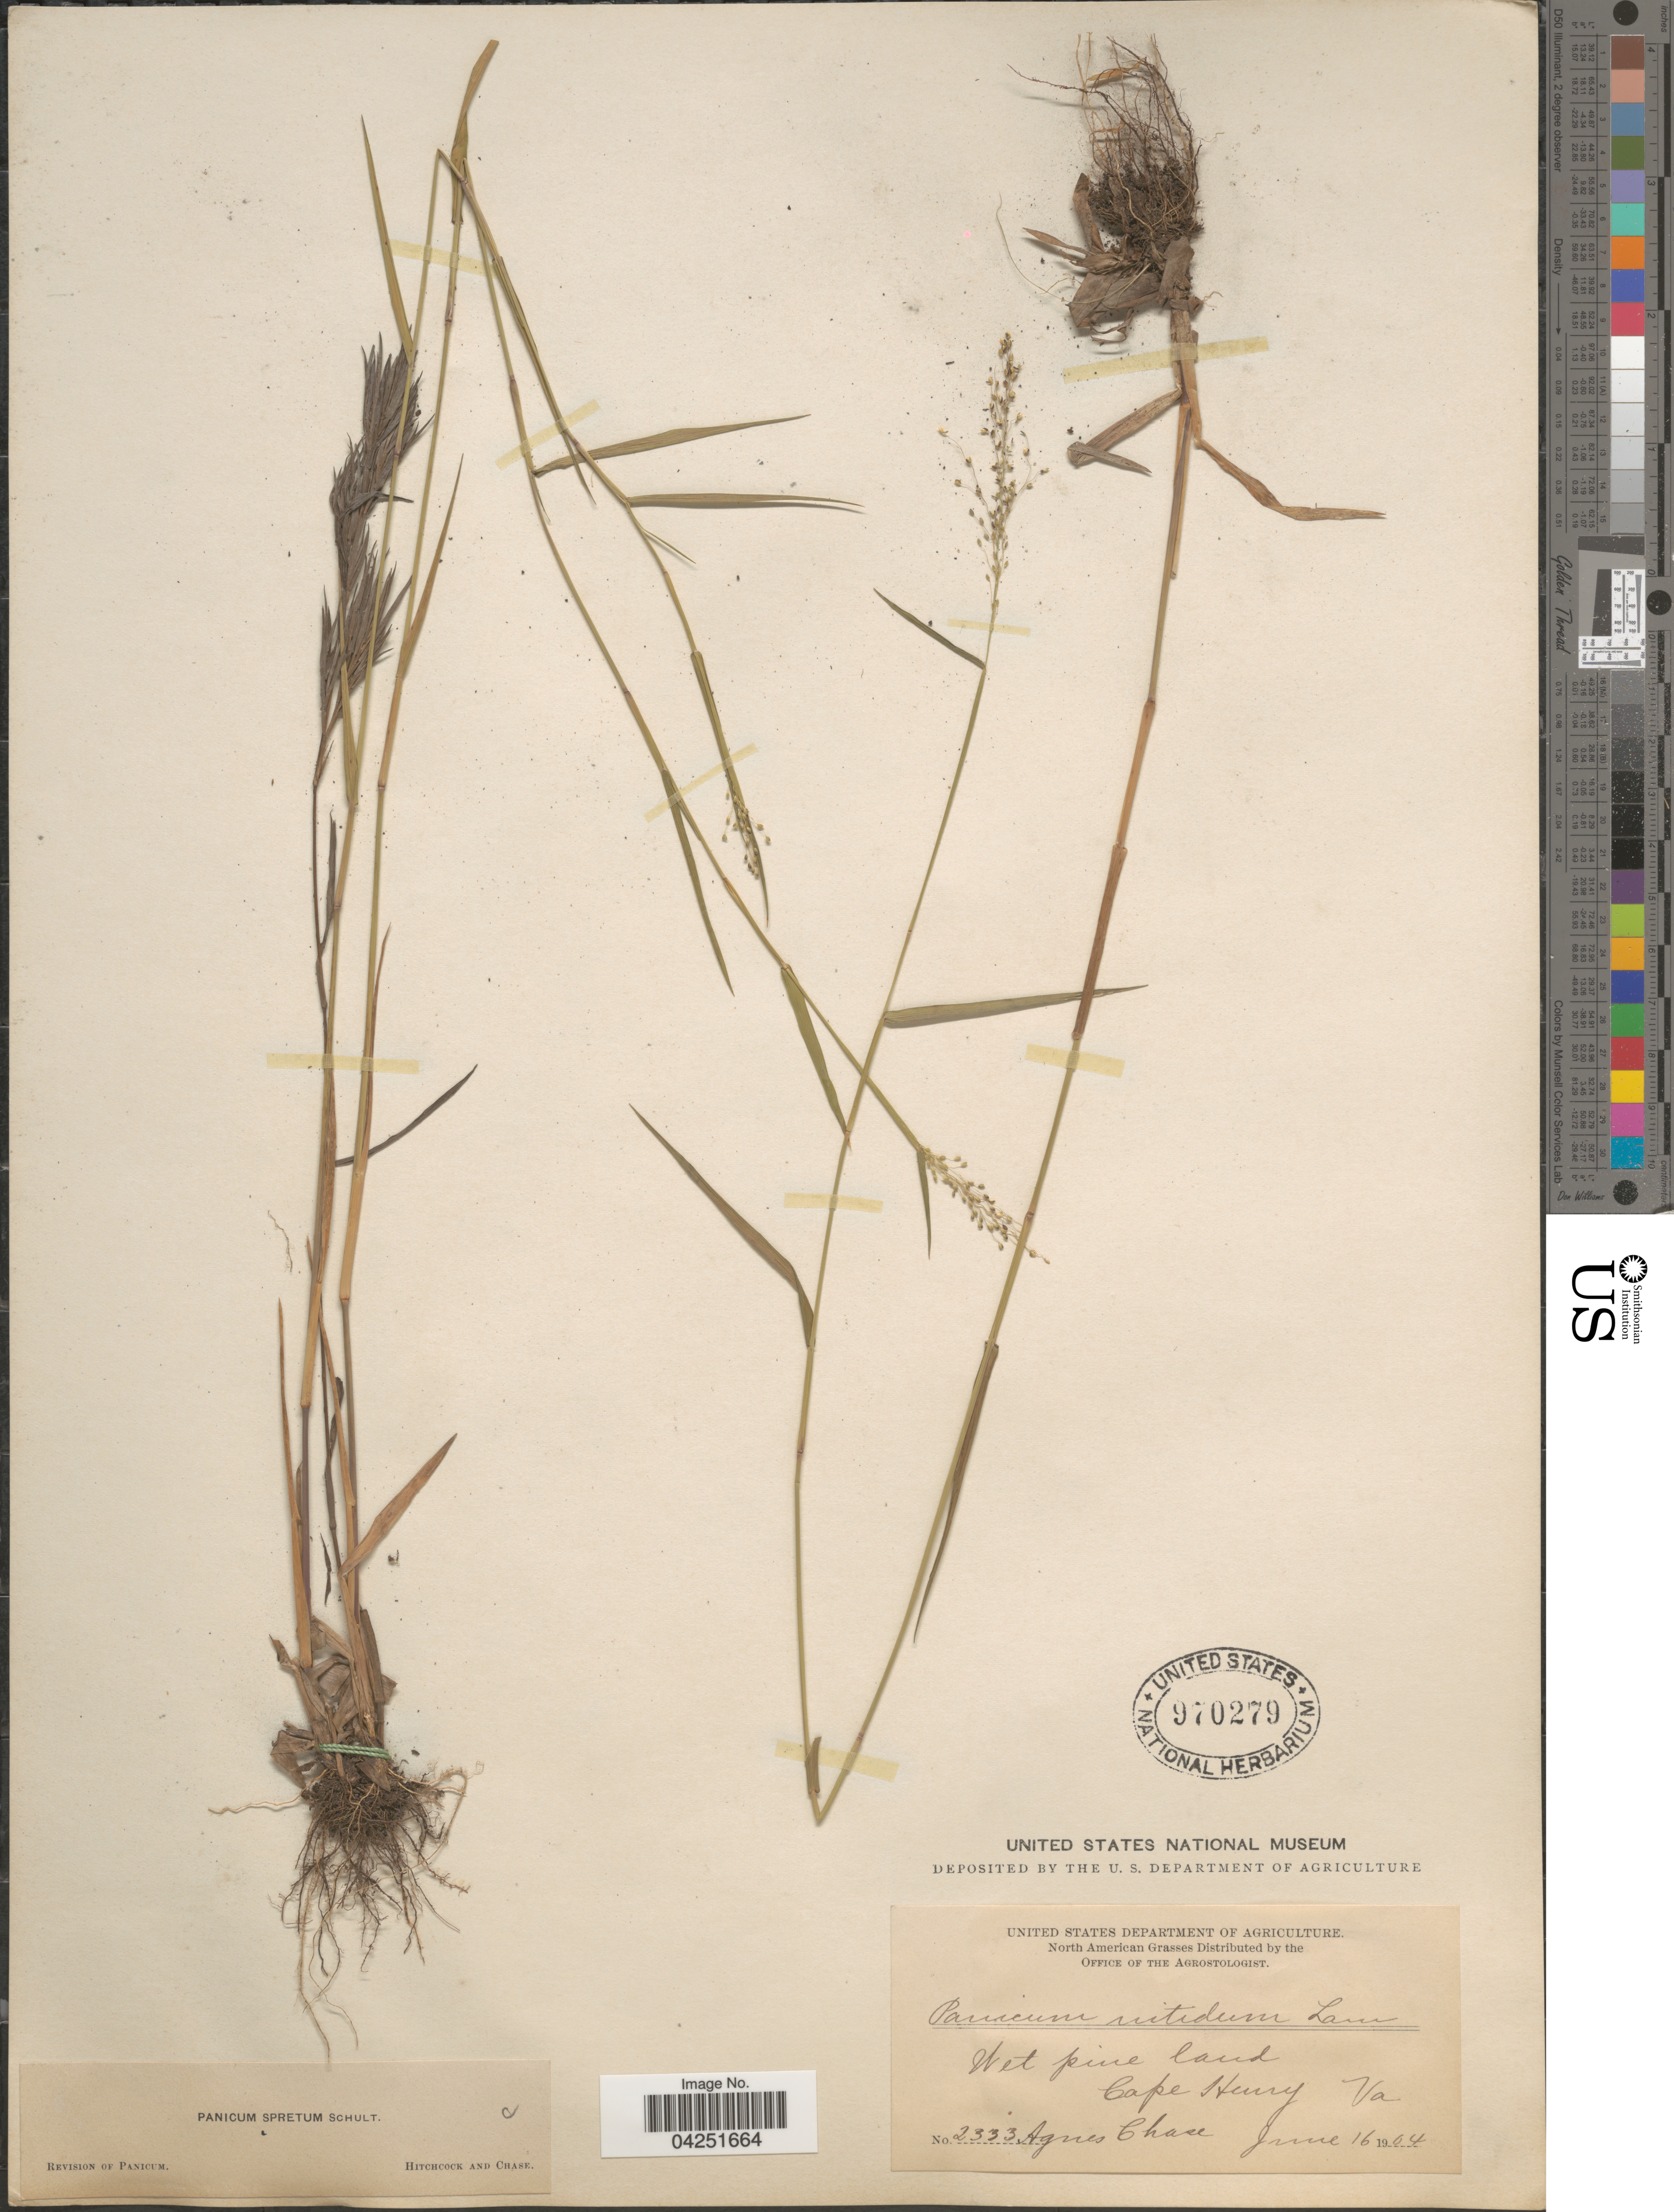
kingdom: Plantae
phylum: Tracheophyta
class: Liliopsida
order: Poales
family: Poaceae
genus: Dichanthelium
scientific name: Dichanthelium acuminatum var. densiflorum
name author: (Rand & Redfield) Gould & C.A. Clark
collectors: A. Chase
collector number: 2333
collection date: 1904-06-16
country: United States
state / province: Virginia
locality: Wet pine land Cape Henry.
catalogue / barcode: US 970279